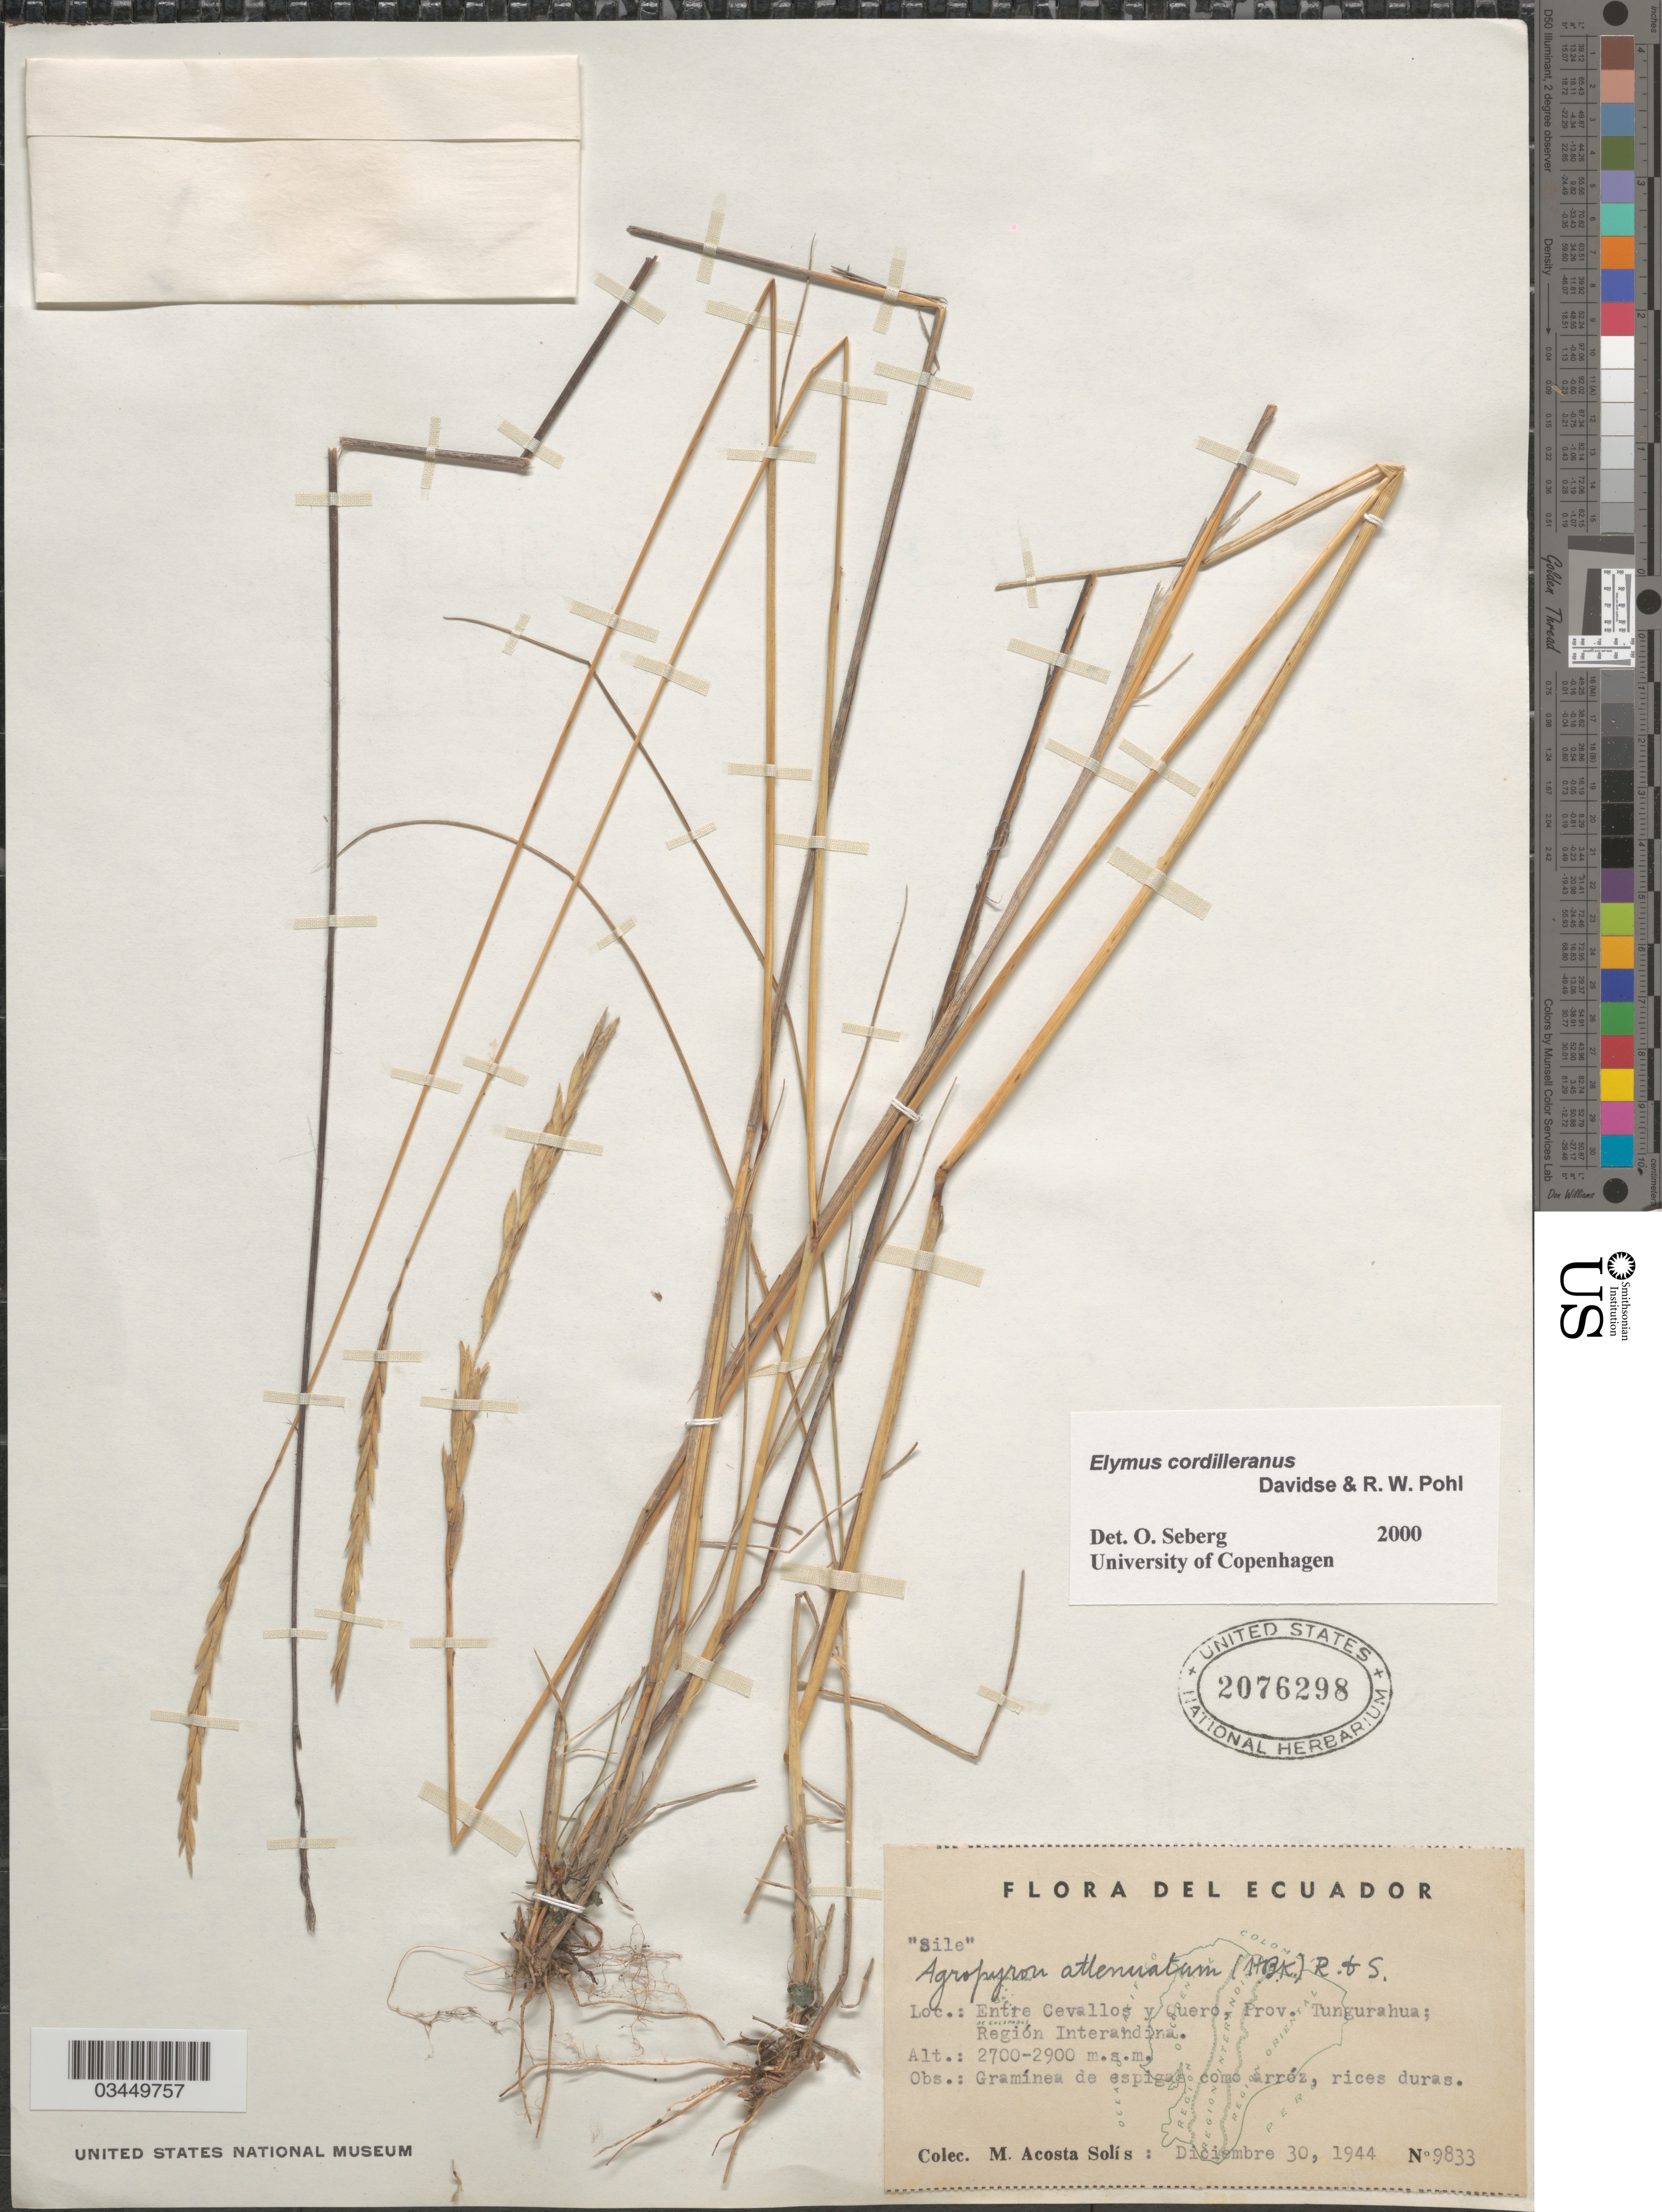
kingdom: Plantae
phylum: Tracheophyta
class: Liliopsida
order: Poales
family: Poaceae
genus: Elymus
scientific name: Elymus cordilleranus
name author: Davidse & R.W. Pohl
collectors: M. Acosta Solis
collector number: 9833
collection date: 1944-12-30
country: Ecuador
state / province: Tungurahua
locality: Entre Cevallos y Quero, Prov. Tungurahua; Región Interandina.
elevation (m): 2700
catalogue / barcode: US 2076298